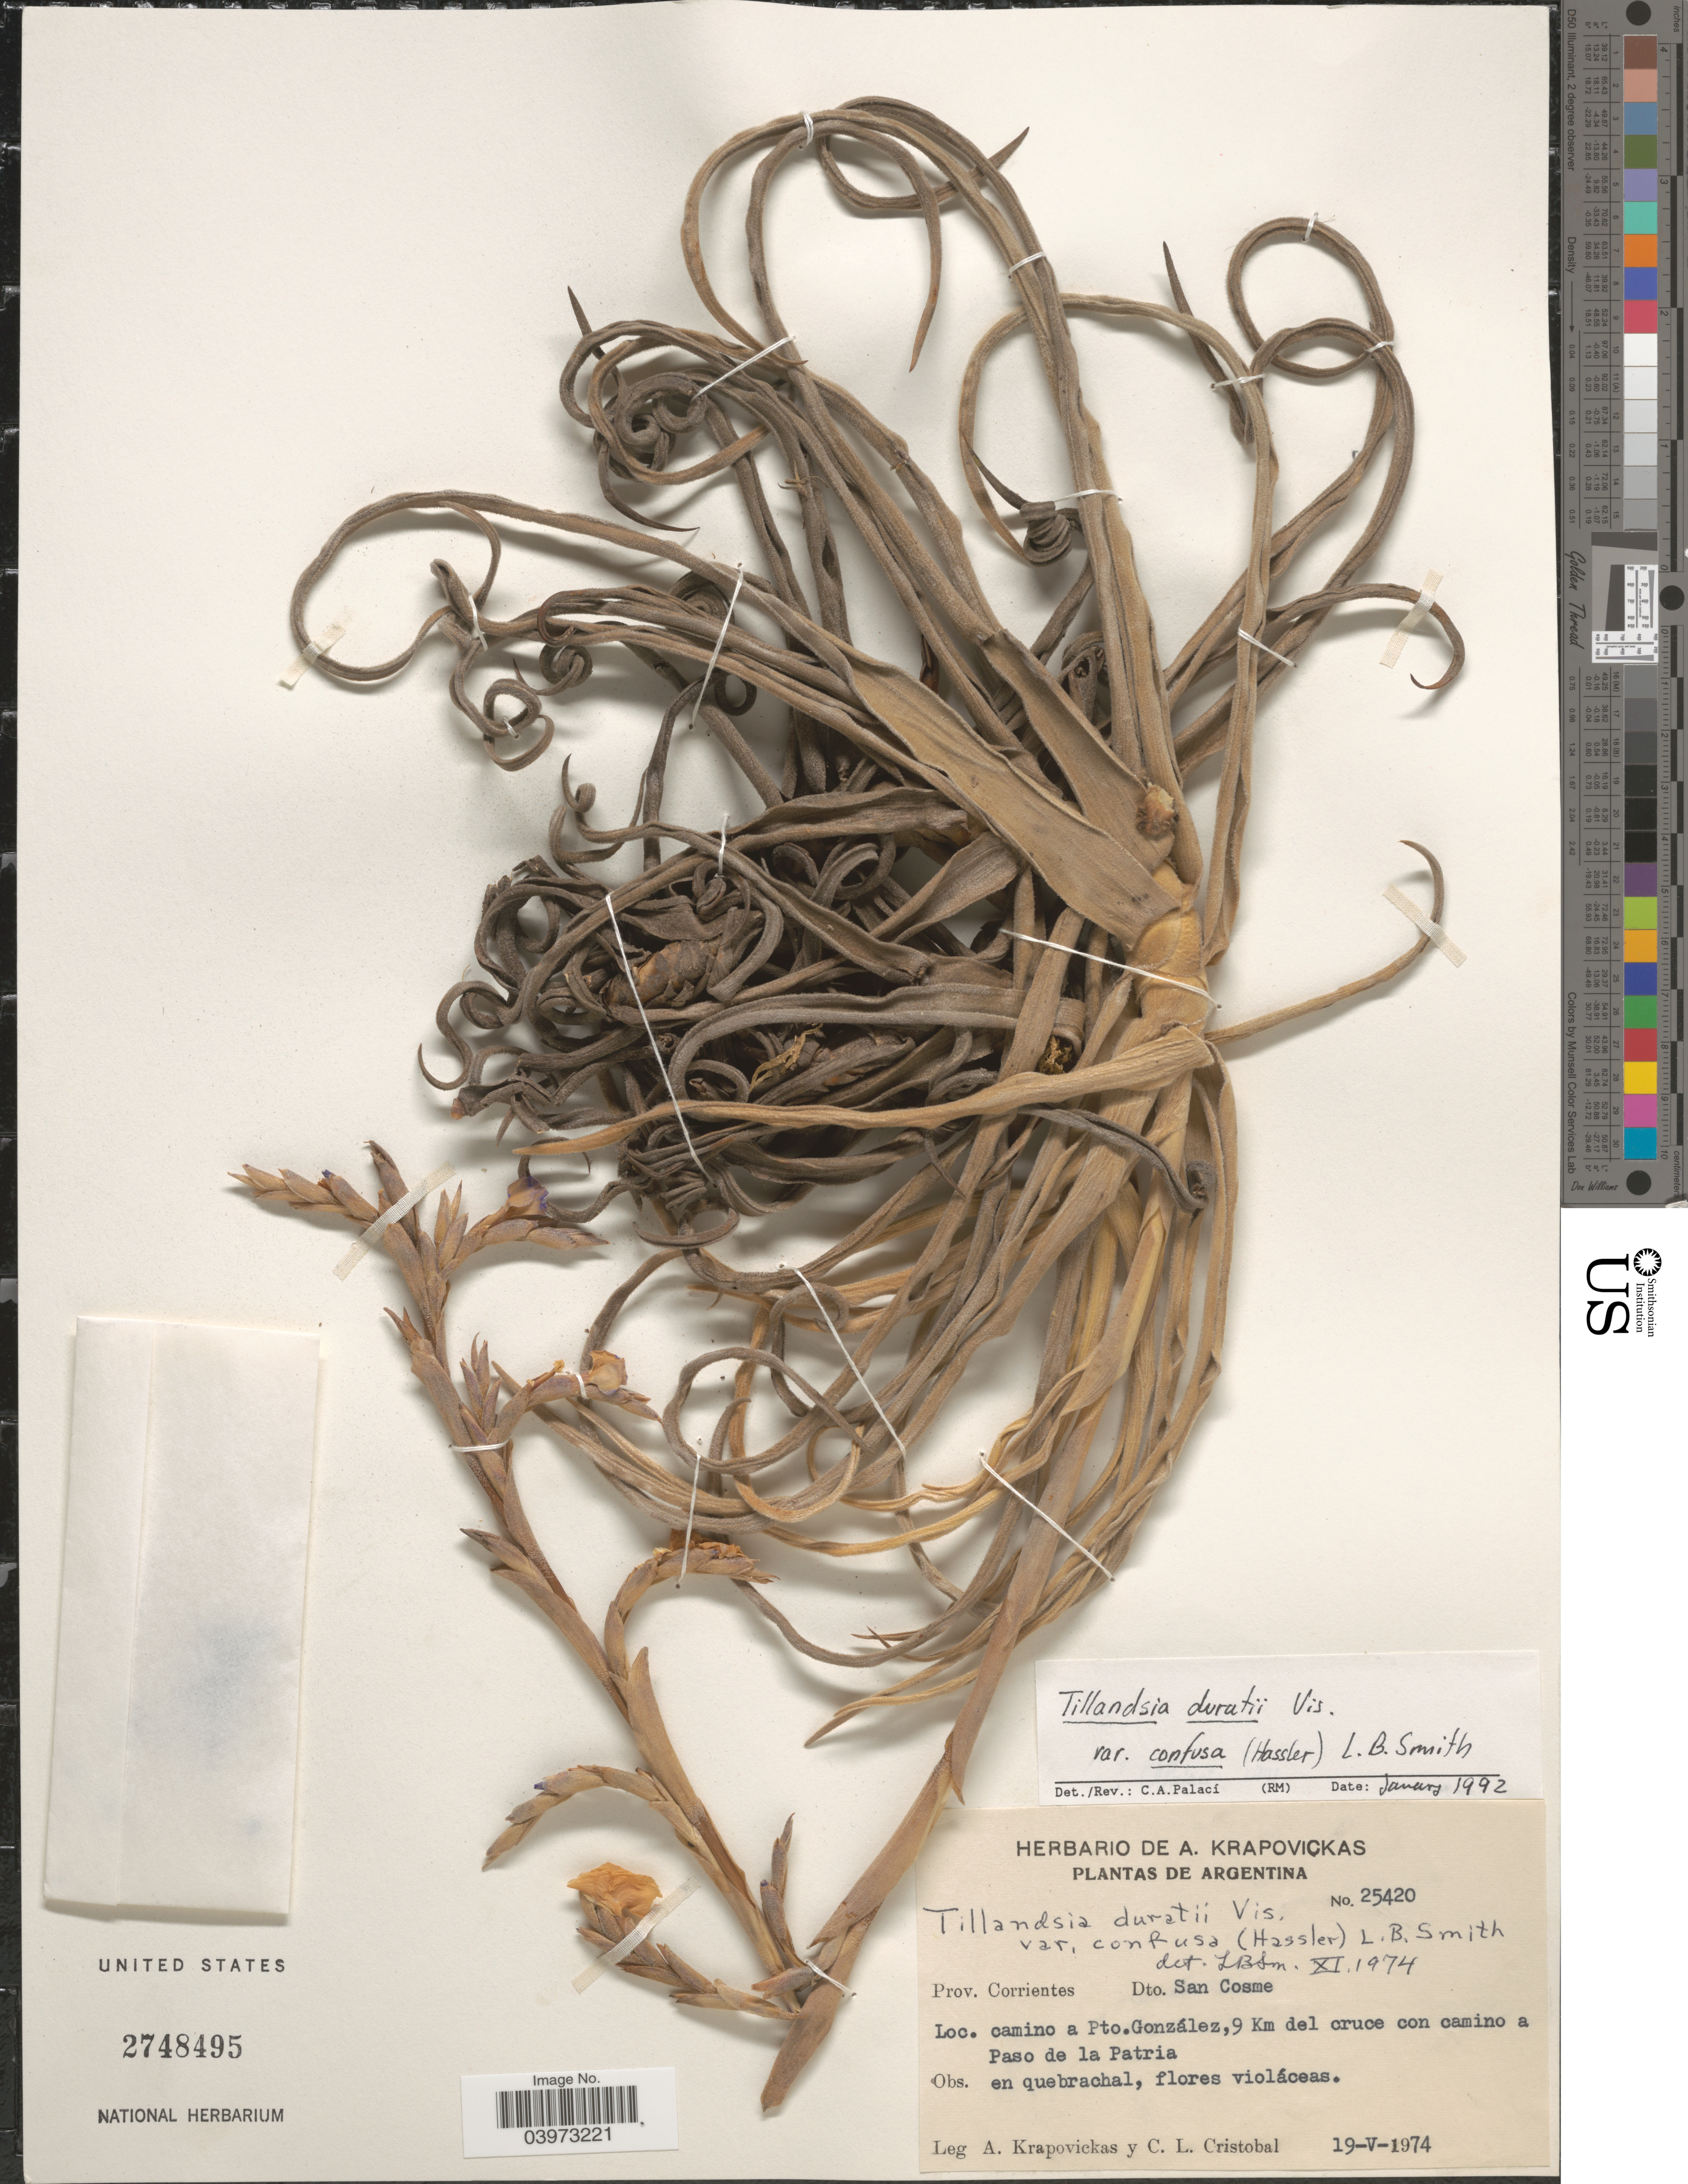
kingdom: Plantae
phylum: Tracheophyta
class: Liliopsida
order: Poales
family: Bromeliaceae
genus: Tillandsia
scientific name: Tillandsia duratii var. confusa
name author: (Hassl.) L.B. Sm.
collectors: A. Krapovickas & C. Cristobal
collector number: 25420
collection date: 1974-05-19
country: Argentina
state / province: Corrientes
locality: Dto. San Cosme. Camino a Pto.González,9 Km del cruce con camino a Paso de la Patria.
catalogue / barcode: US 2748495